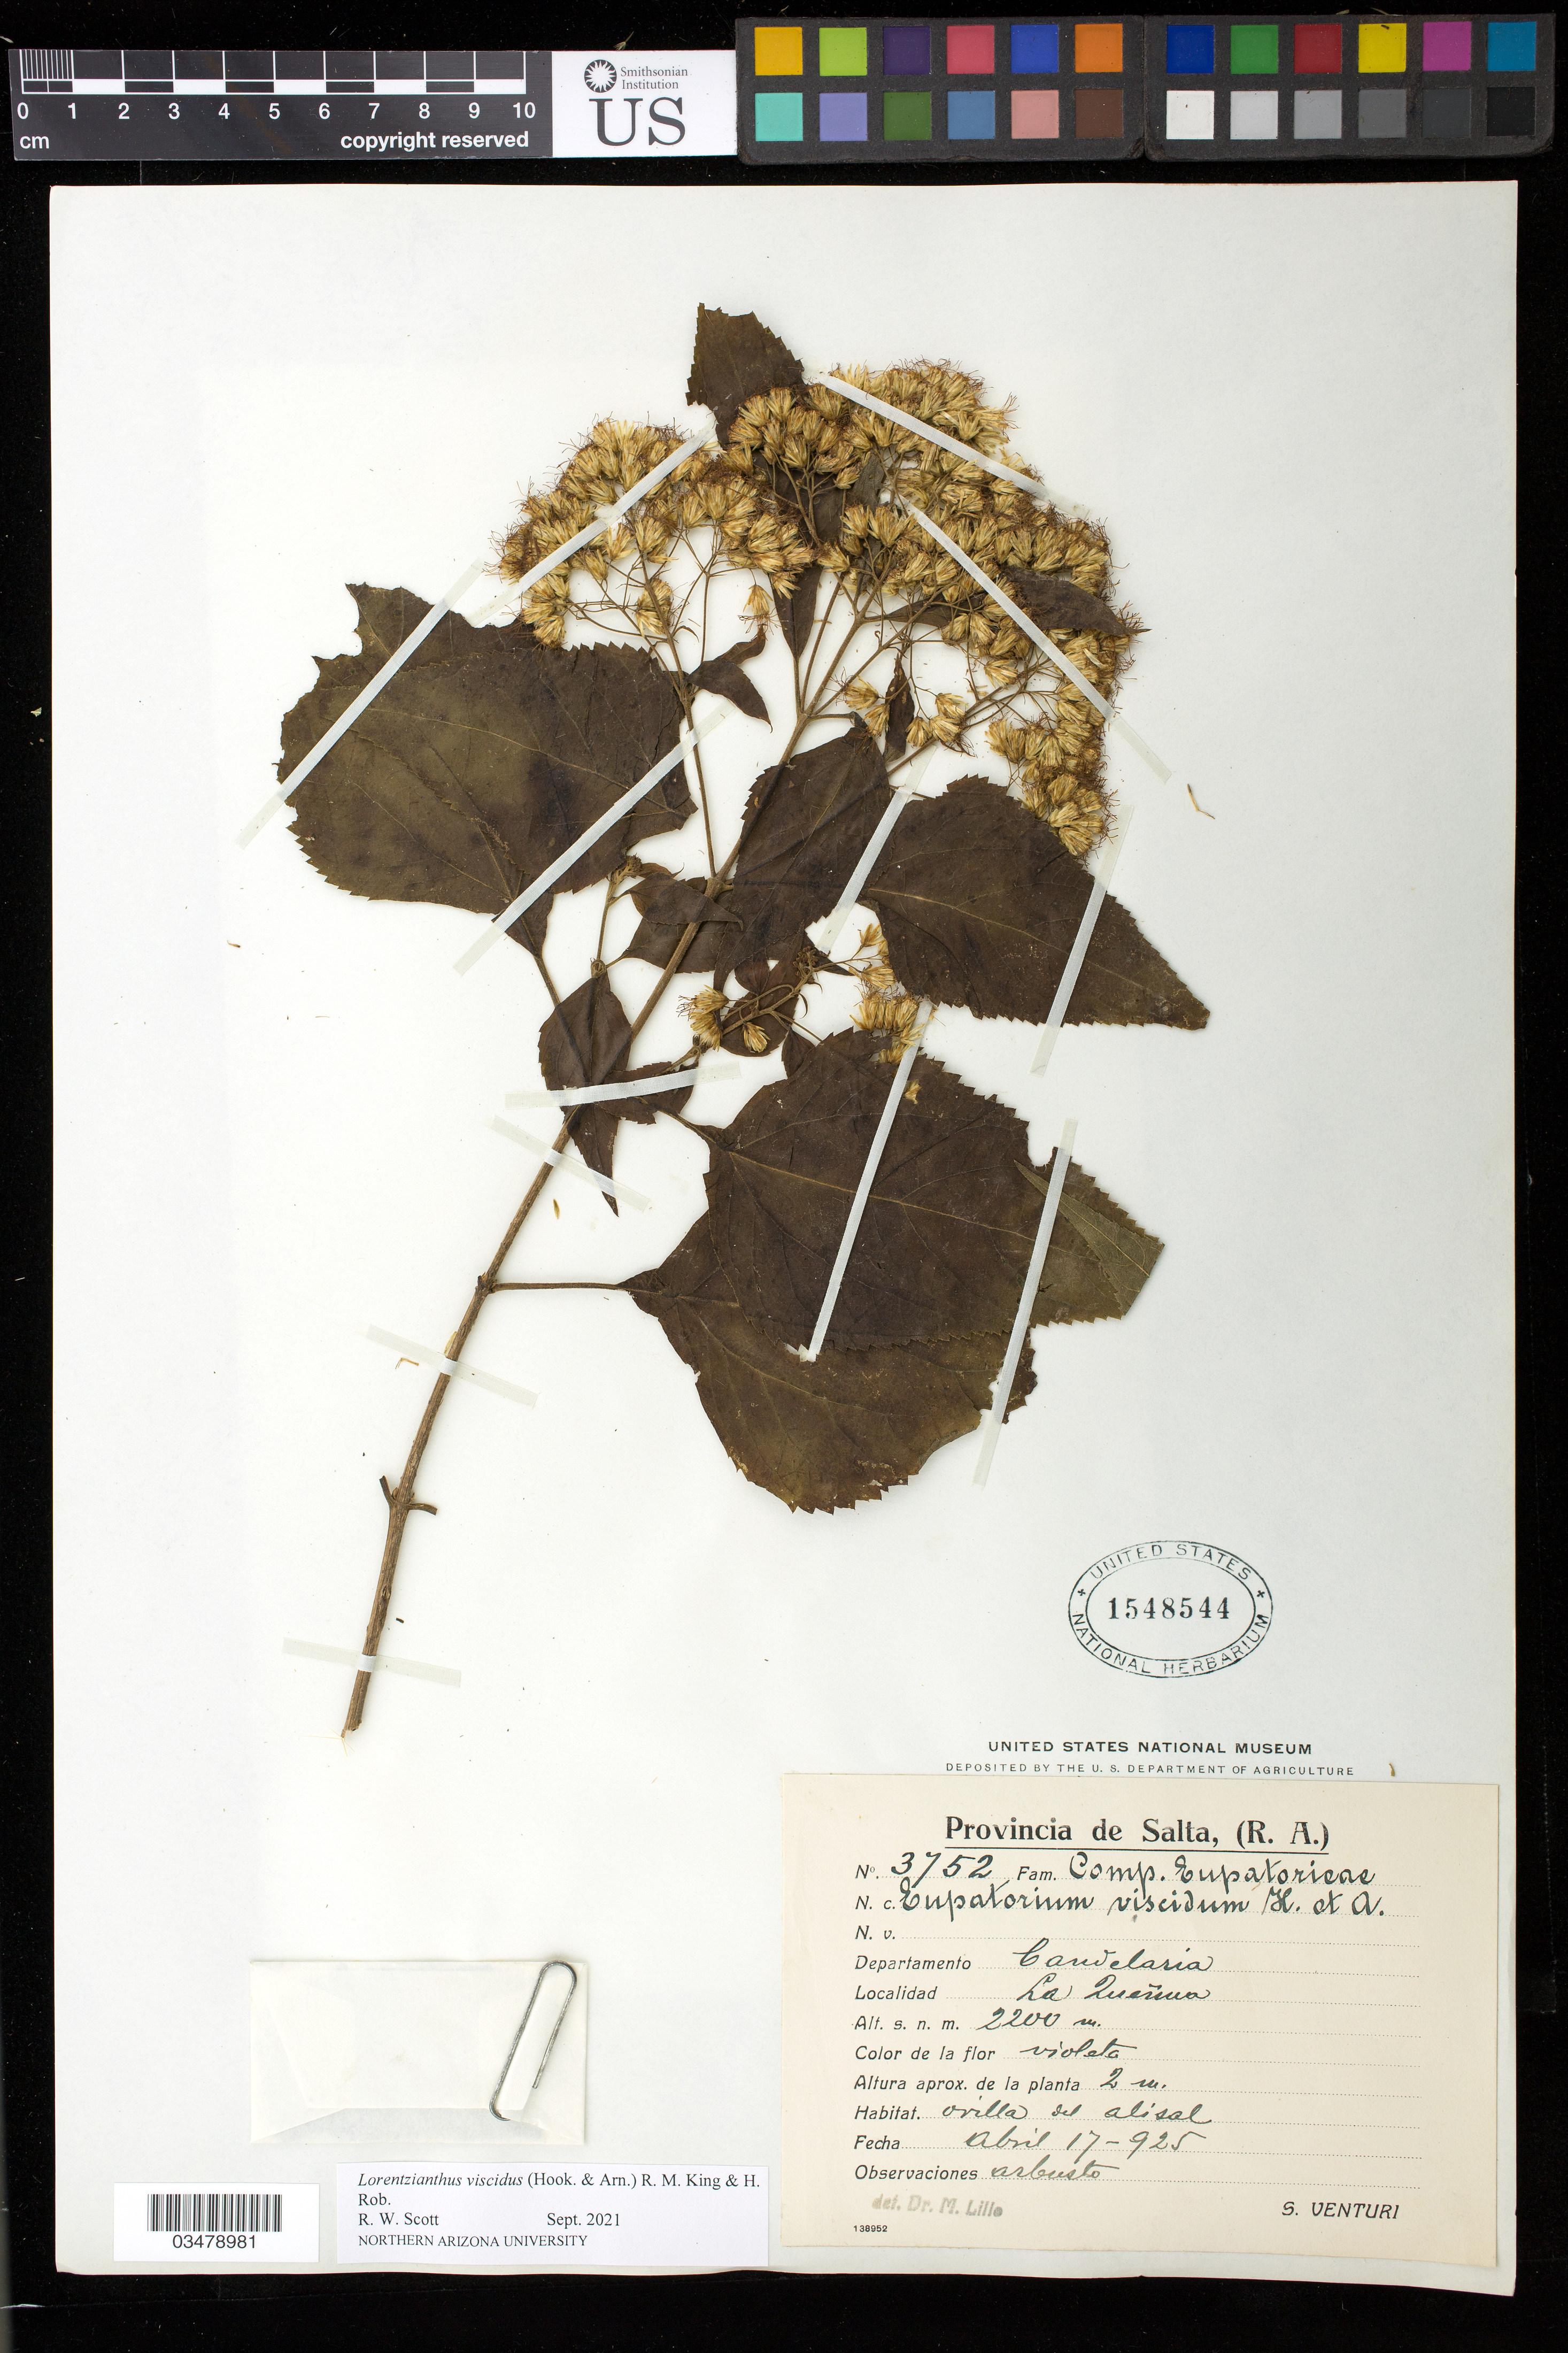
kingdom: Plantae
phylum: Tracheophyta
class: Magnoliopsida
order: Asterales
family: Asteraceae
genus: Lorentzianthus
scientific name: Lorentzianthus viscidus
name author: (Hook. & Arn.) R.M. King & H. Rob.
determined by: Scott, R. W.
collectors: S. Venturi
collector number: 3752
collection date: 1925-04-17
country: Argentina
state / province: Salta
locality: Departamento Candelaria-Sierra de la Candelaria. Puesto la Quenoa.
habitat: Ovilla del alisal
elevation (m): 2200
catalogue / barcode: US 1548544